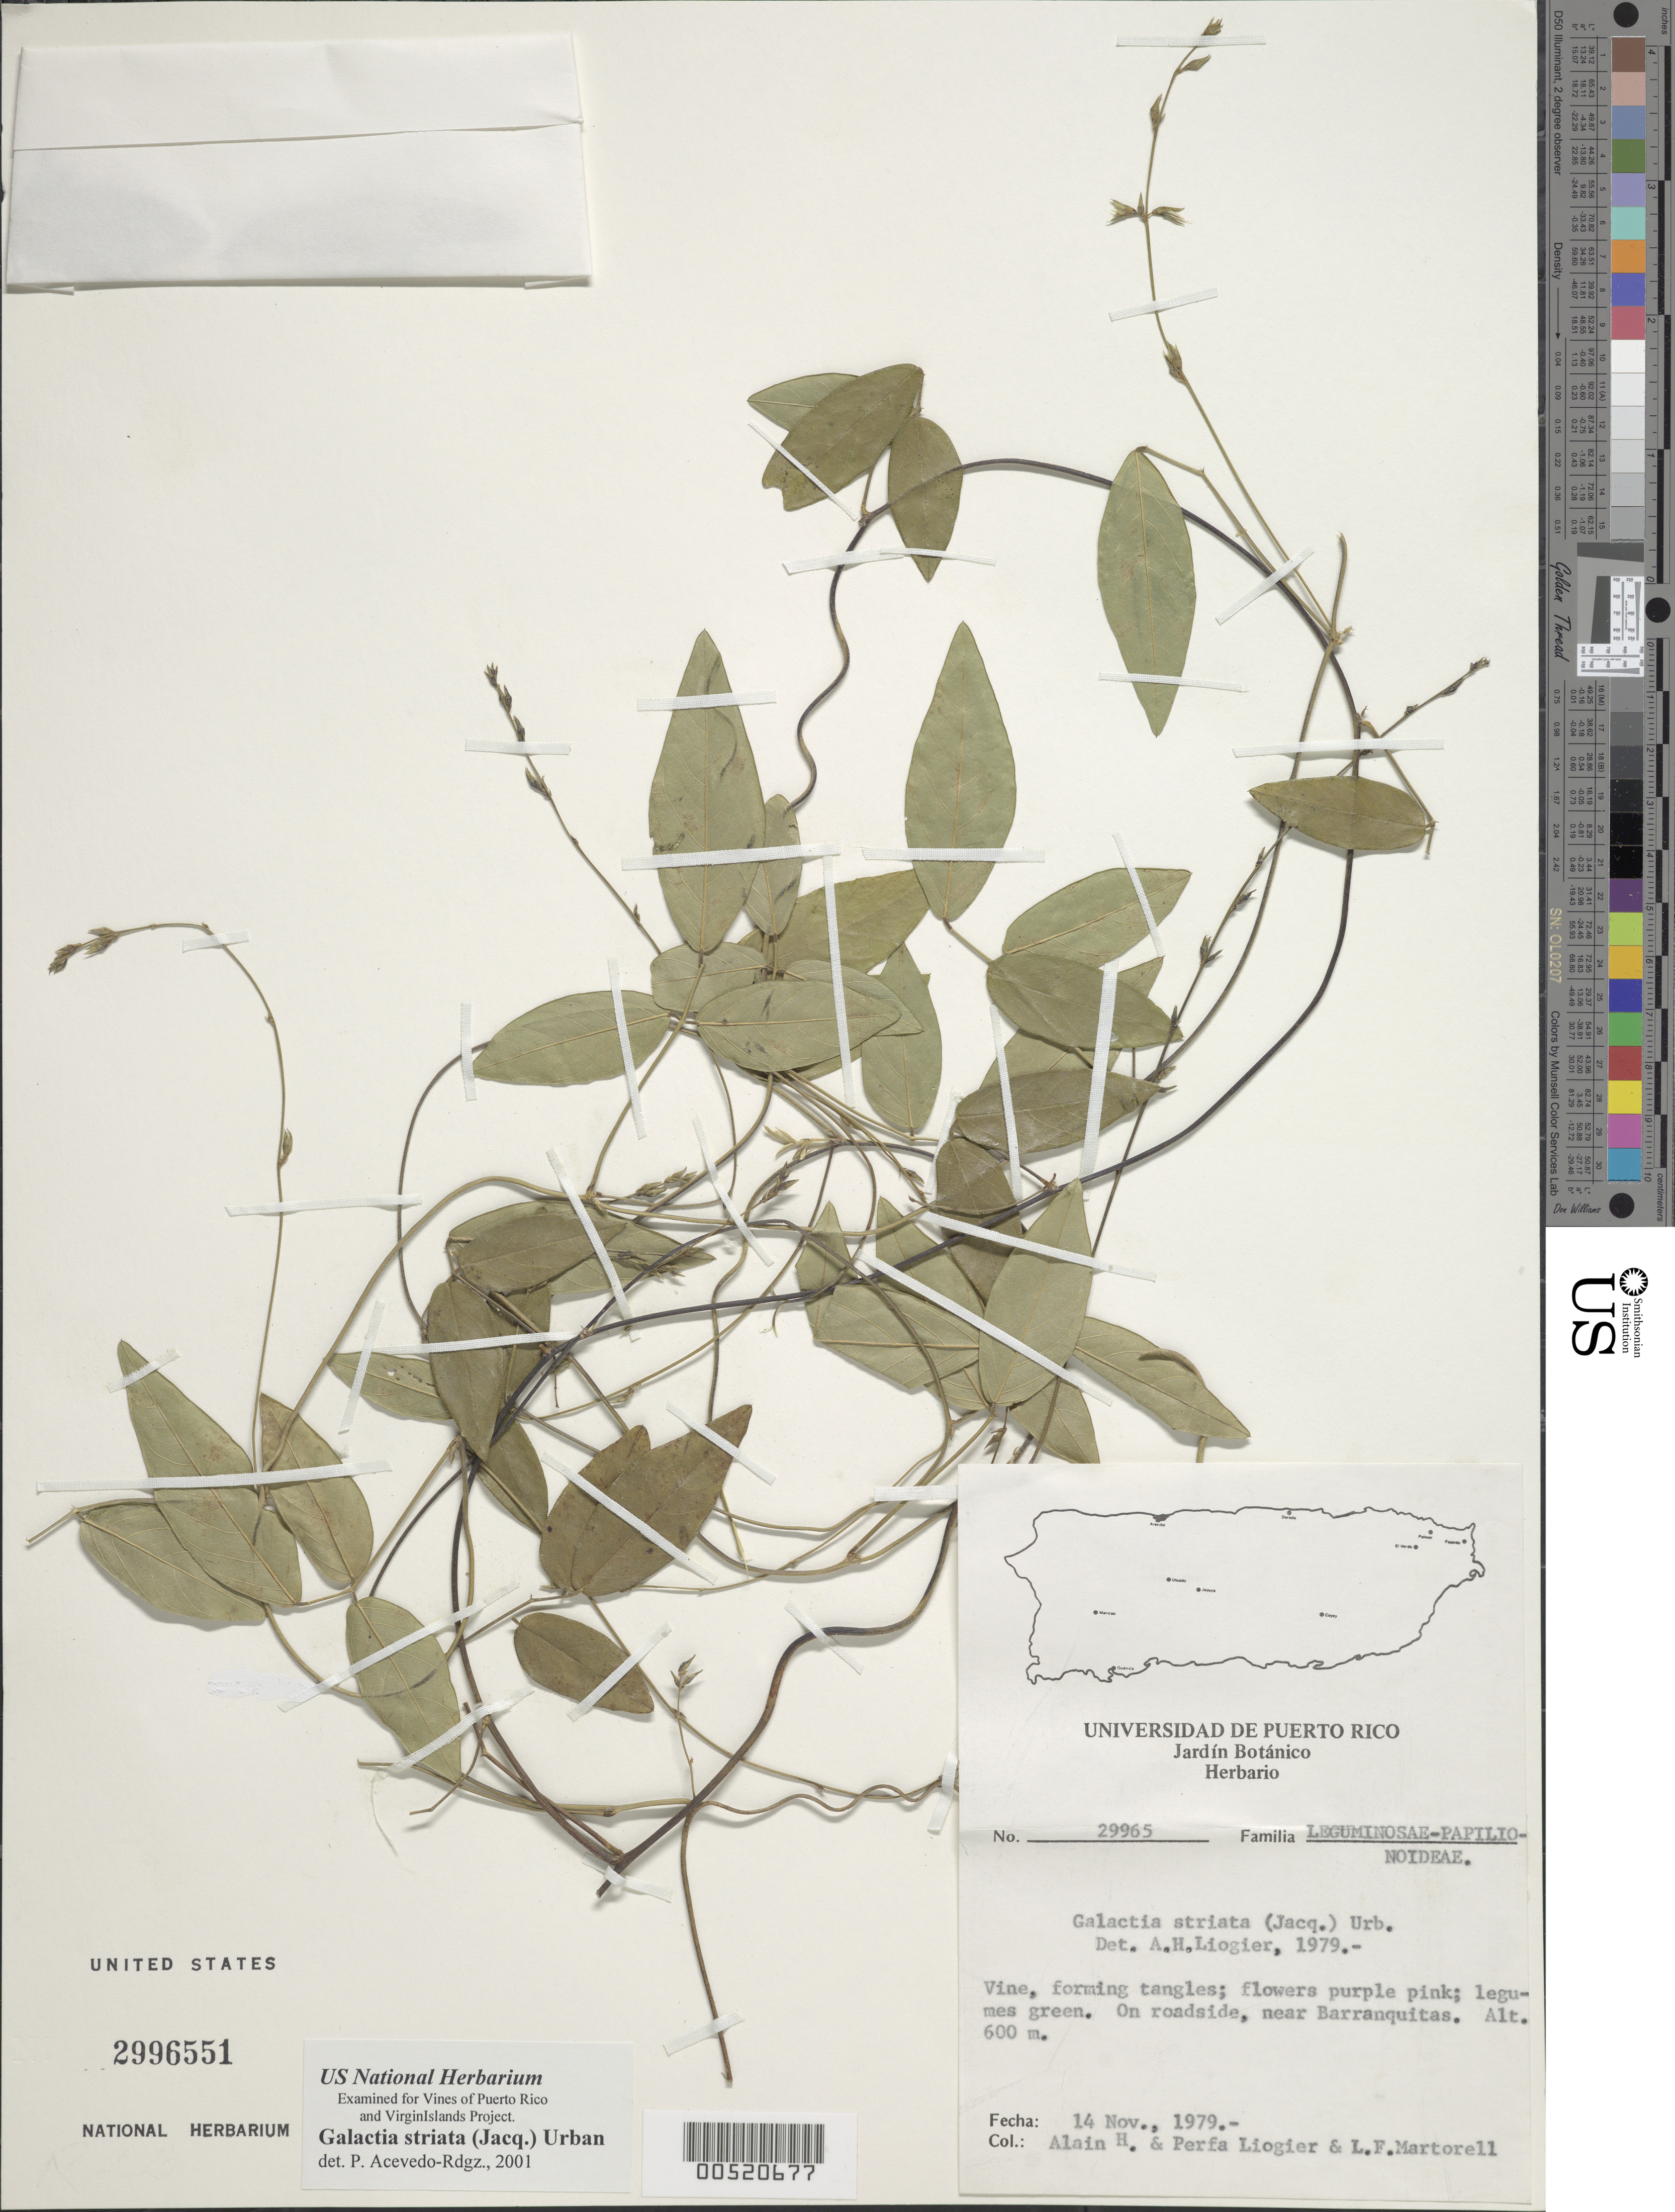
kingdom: Plantae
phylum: Tracheophyta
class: Magnoliopsida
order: Fabales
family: Fabaceae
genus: Galactia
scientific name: Galactia striata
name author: (Jacq.) Urb.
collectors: A. H. Liogier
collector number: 29965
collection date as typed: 14 Nov 1979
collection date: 1979-11-14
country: Puerto Rico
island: Greater Antilles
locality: near Barranquitas. On roadside.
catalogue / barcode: US 2996551